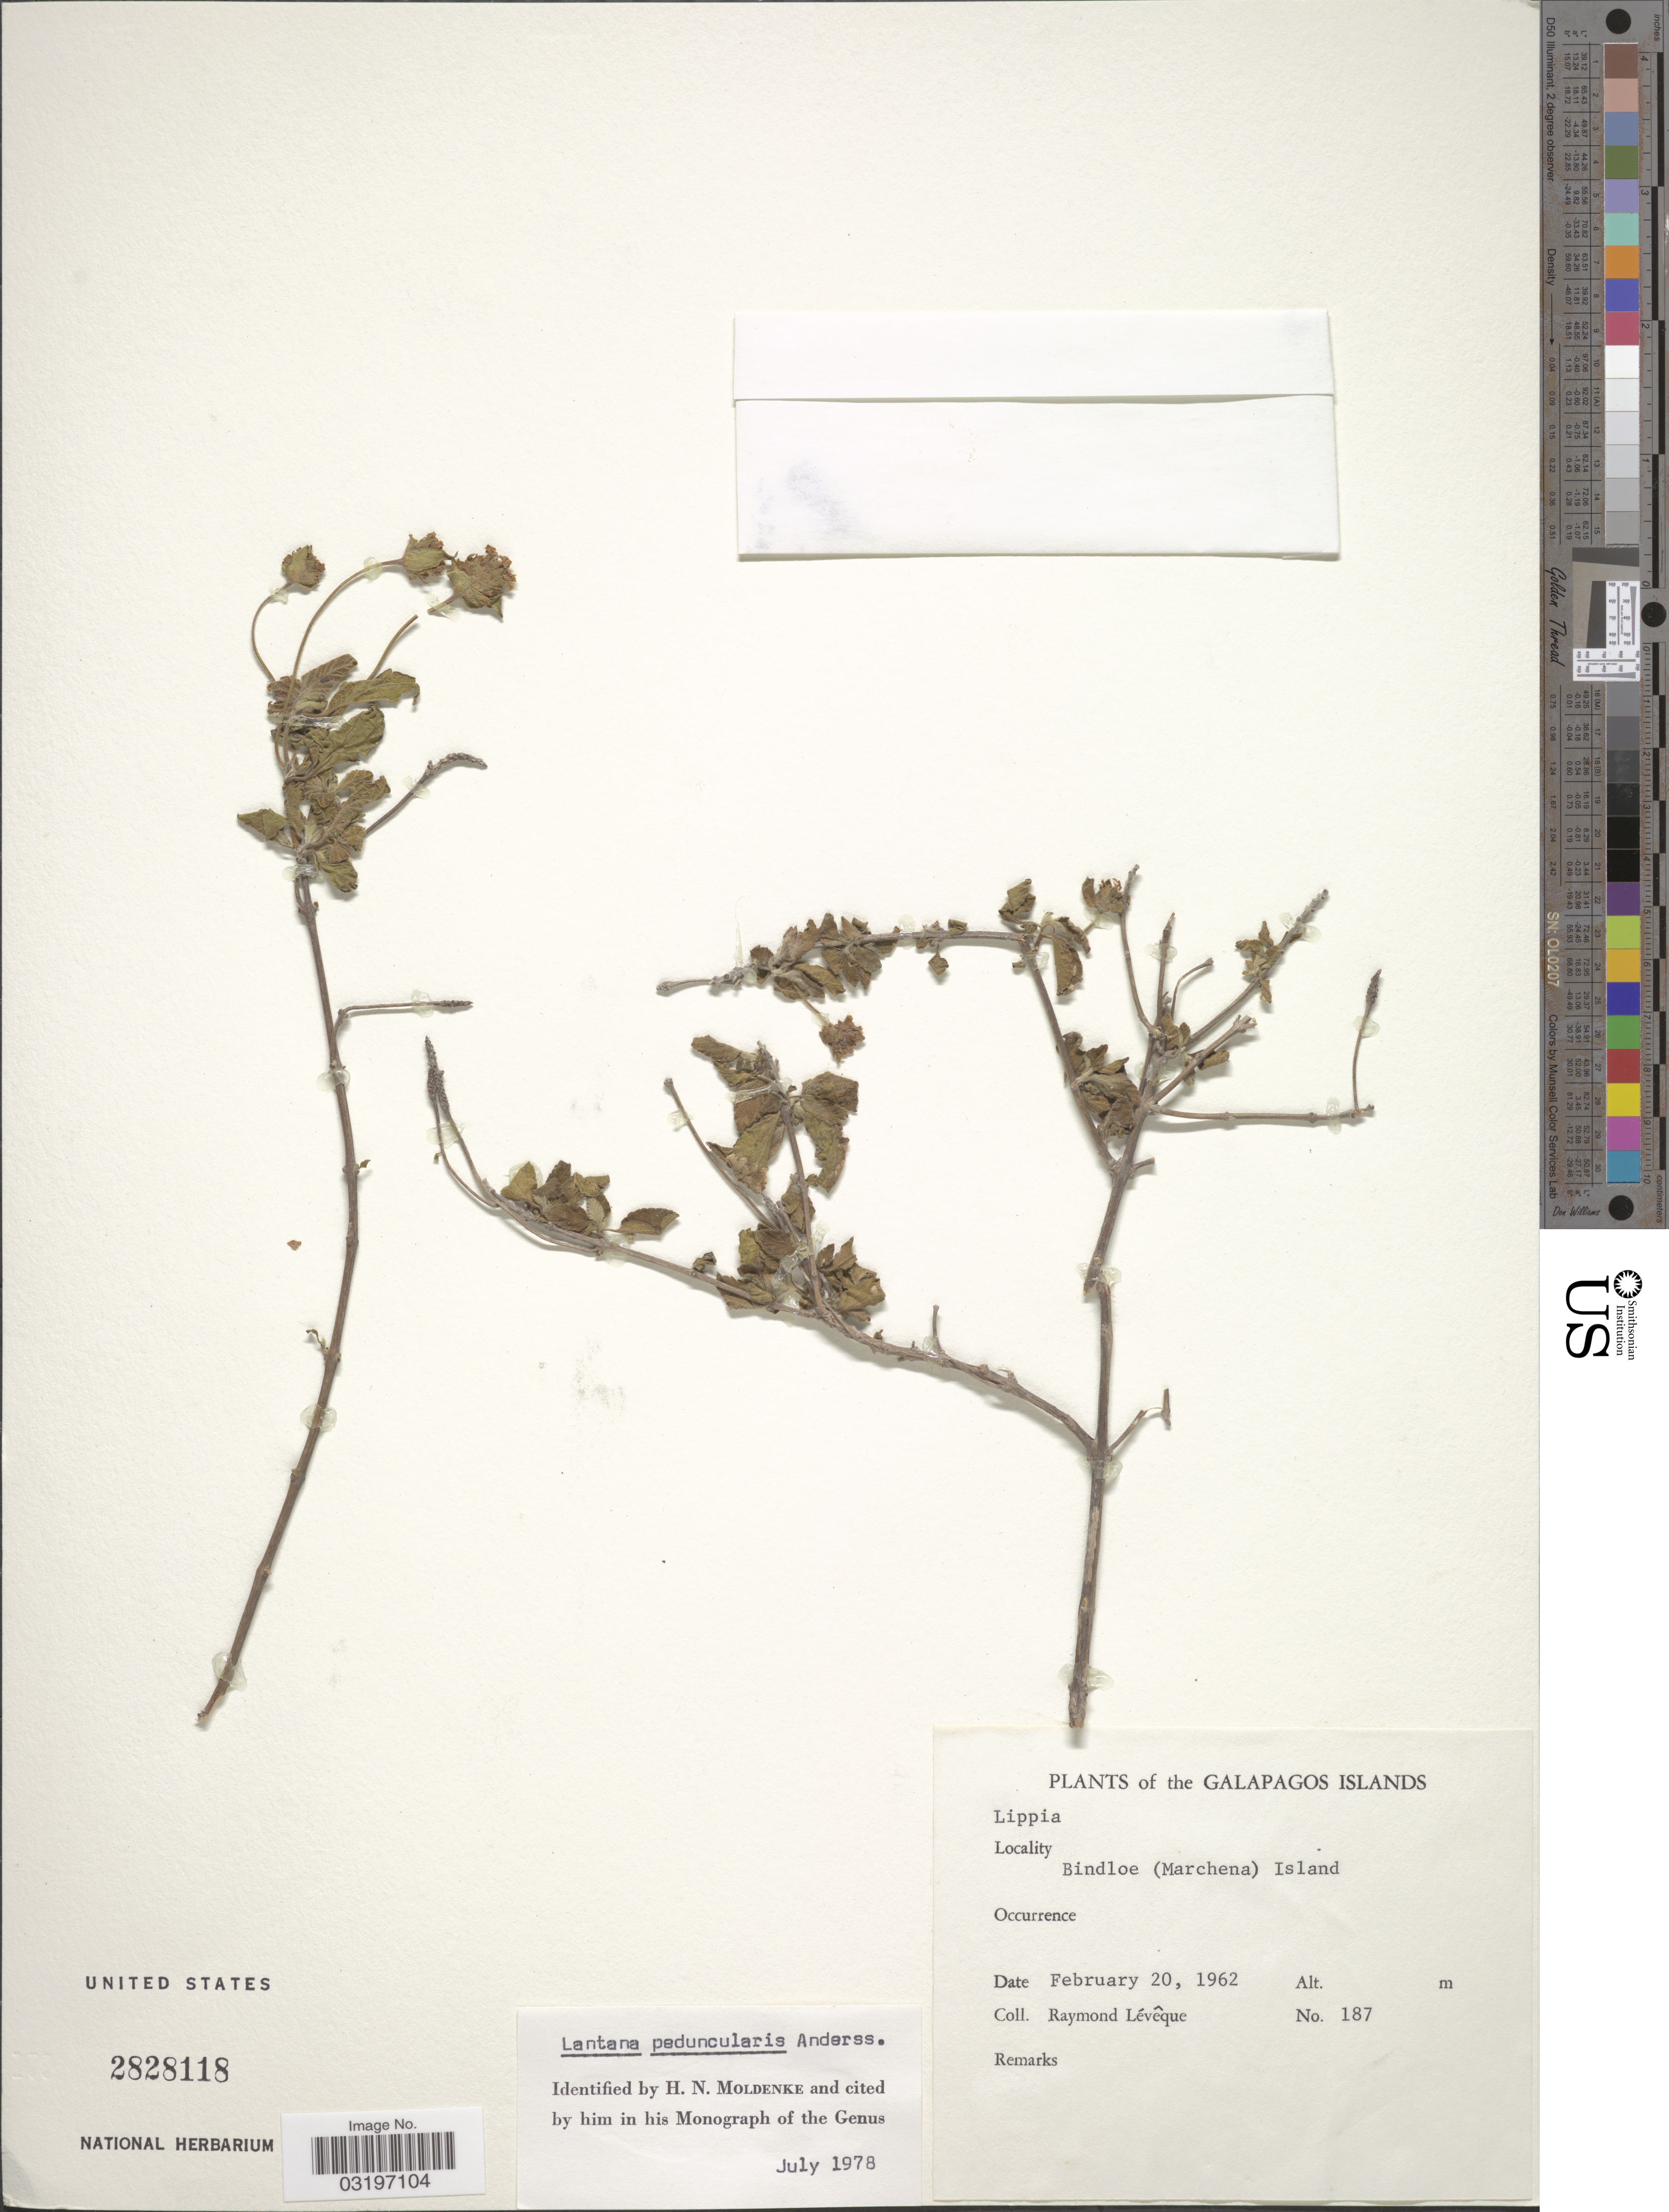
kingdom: Plantae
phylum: Tracheophyta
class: Magnoliopsida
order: Lamiales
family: Verbenaceae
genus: Lantana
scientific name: Lantana peduncularis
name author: Andersson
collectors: R. Lévêque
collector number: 187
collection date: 1962-02-20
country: Ecuador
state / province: Colón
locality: The Galapagos Islands. Bindloe (Marchena) Island.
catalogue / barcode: US 2828118